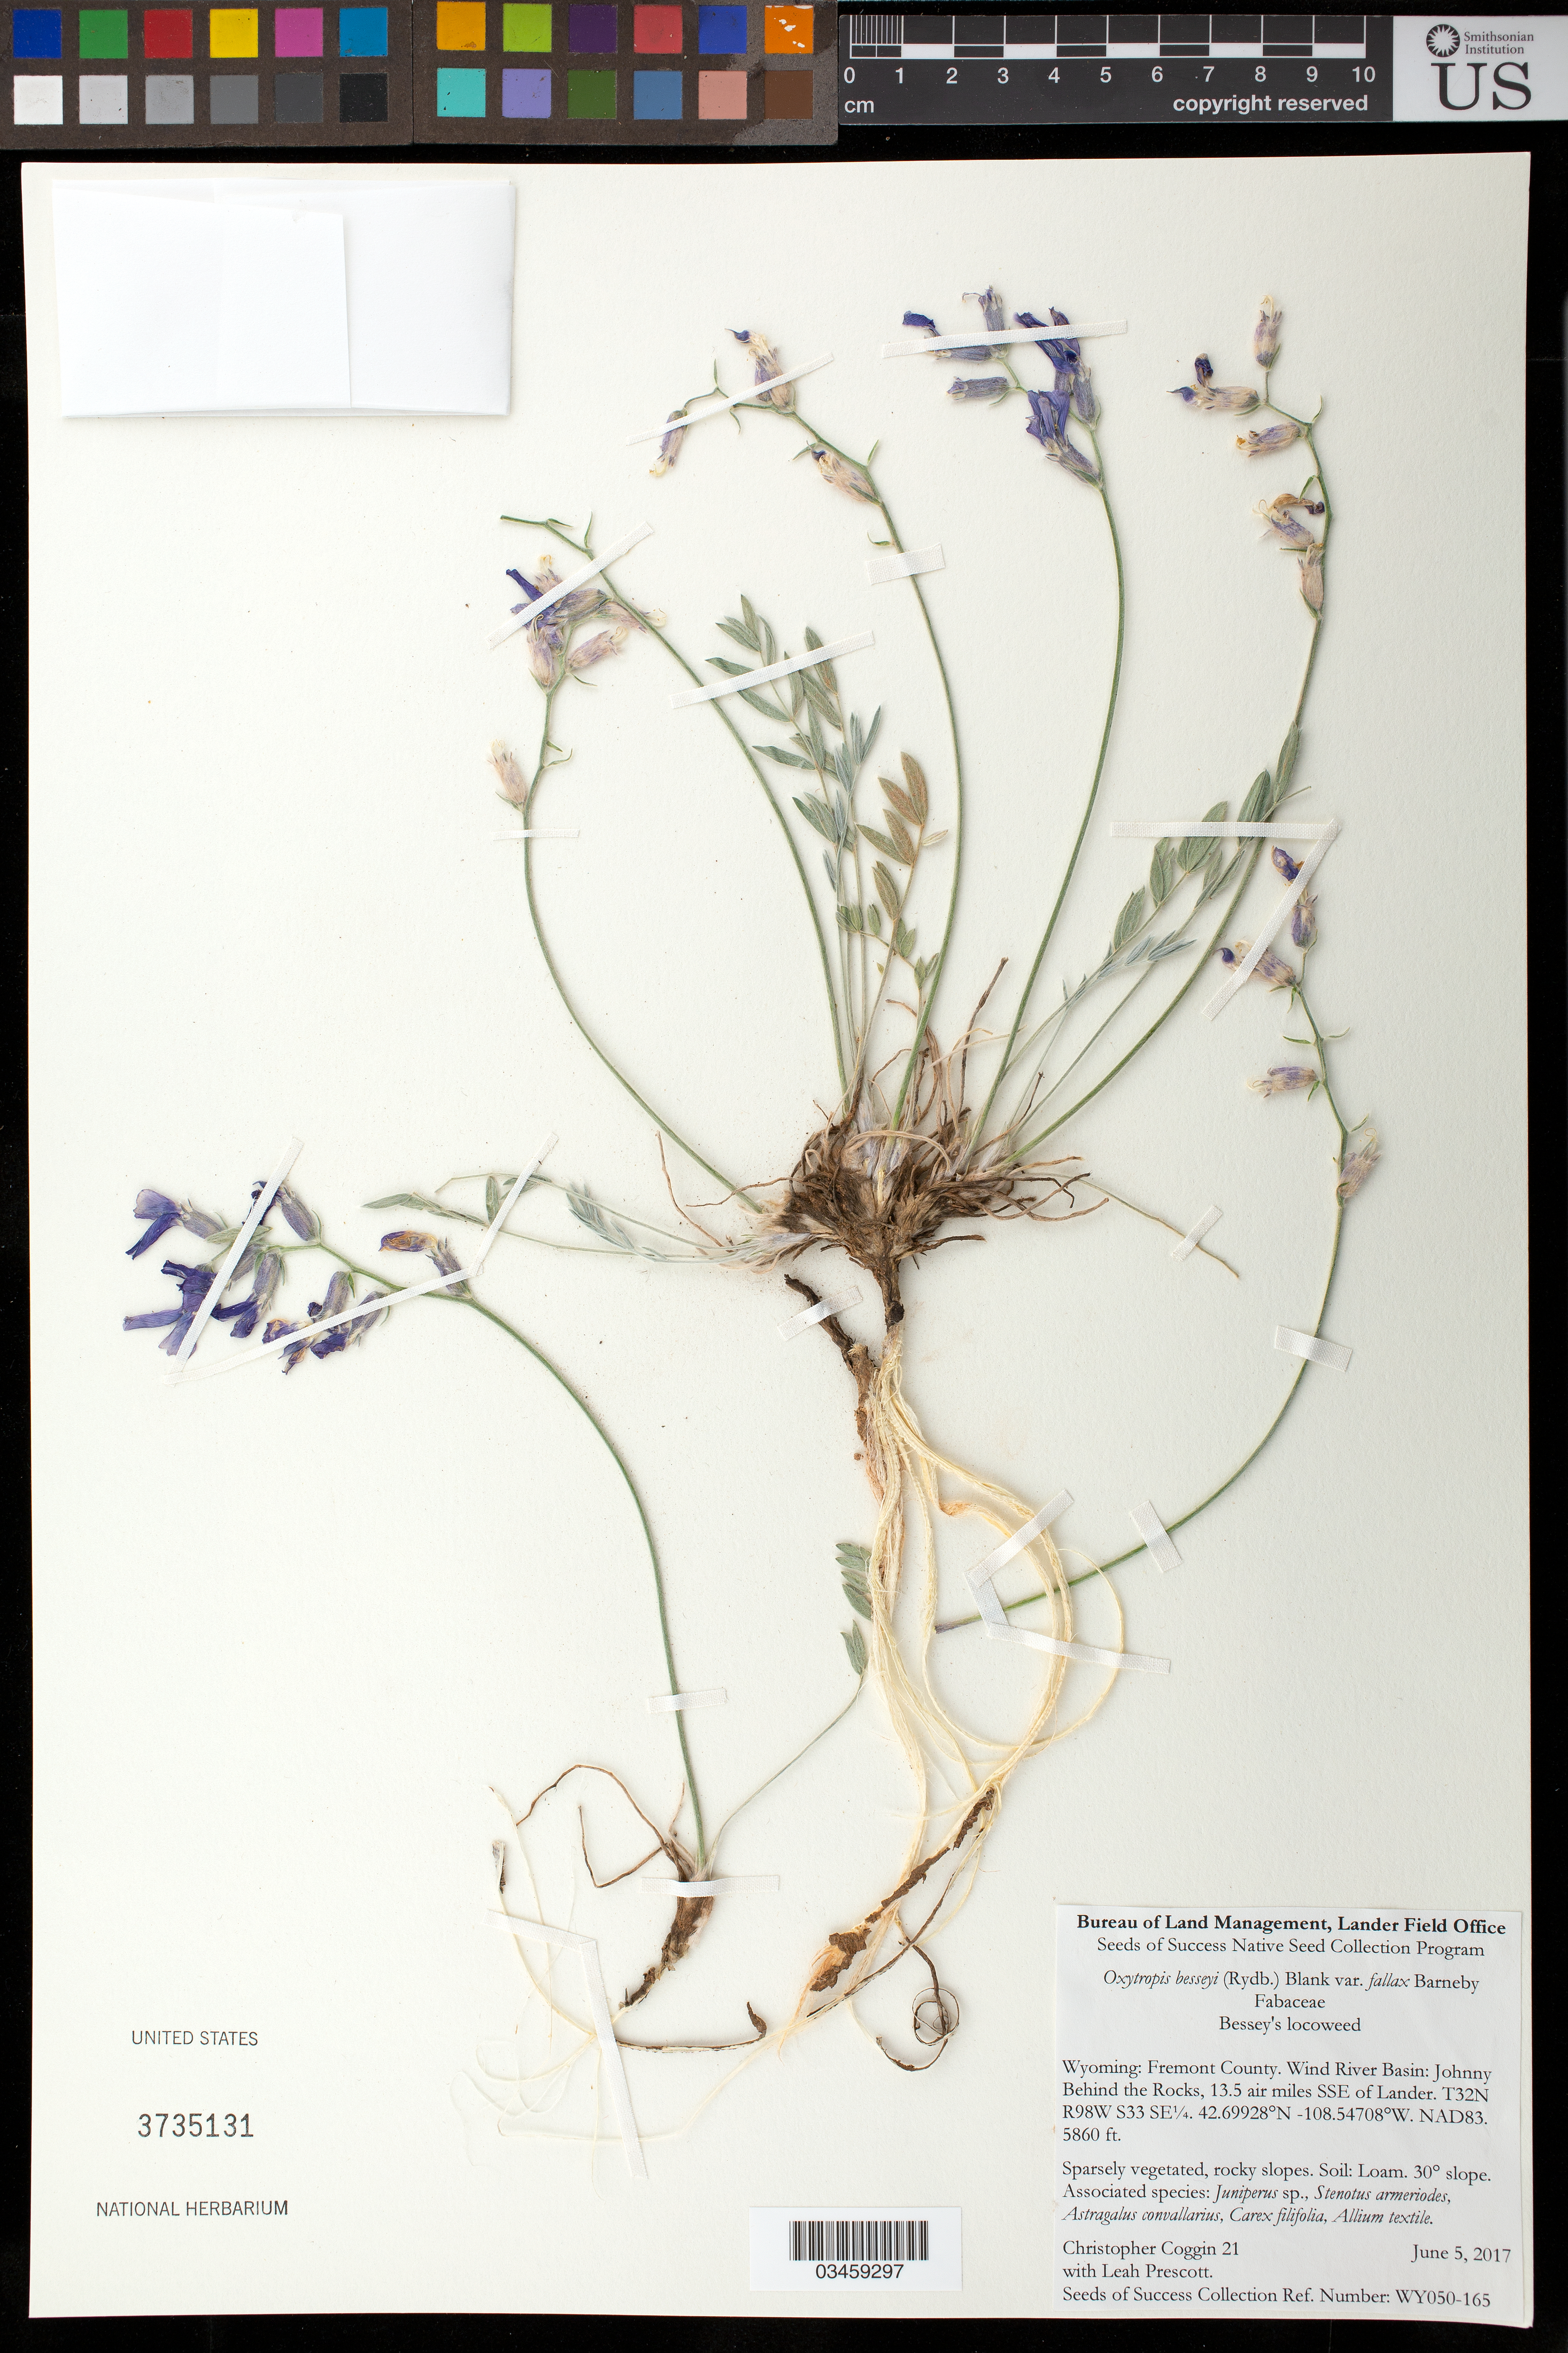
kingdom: Plantae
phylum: Tracheophyta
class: Magnoliopsida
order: Fabales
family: Fabaceae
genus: Oxytropis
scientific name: Oxytropis besseyi var. fallax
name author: Barneby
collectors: C. Coggin & L. Prescott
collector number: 21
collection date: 2017-06-05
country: United States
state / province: Wyoming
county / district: Fremont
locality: Wind River Basin, Johnny Behind the Rocks, 13.5 air mi. SSE of Lander T32N R98W S33 SE1/4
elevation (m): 1786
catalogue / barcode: US 3735131